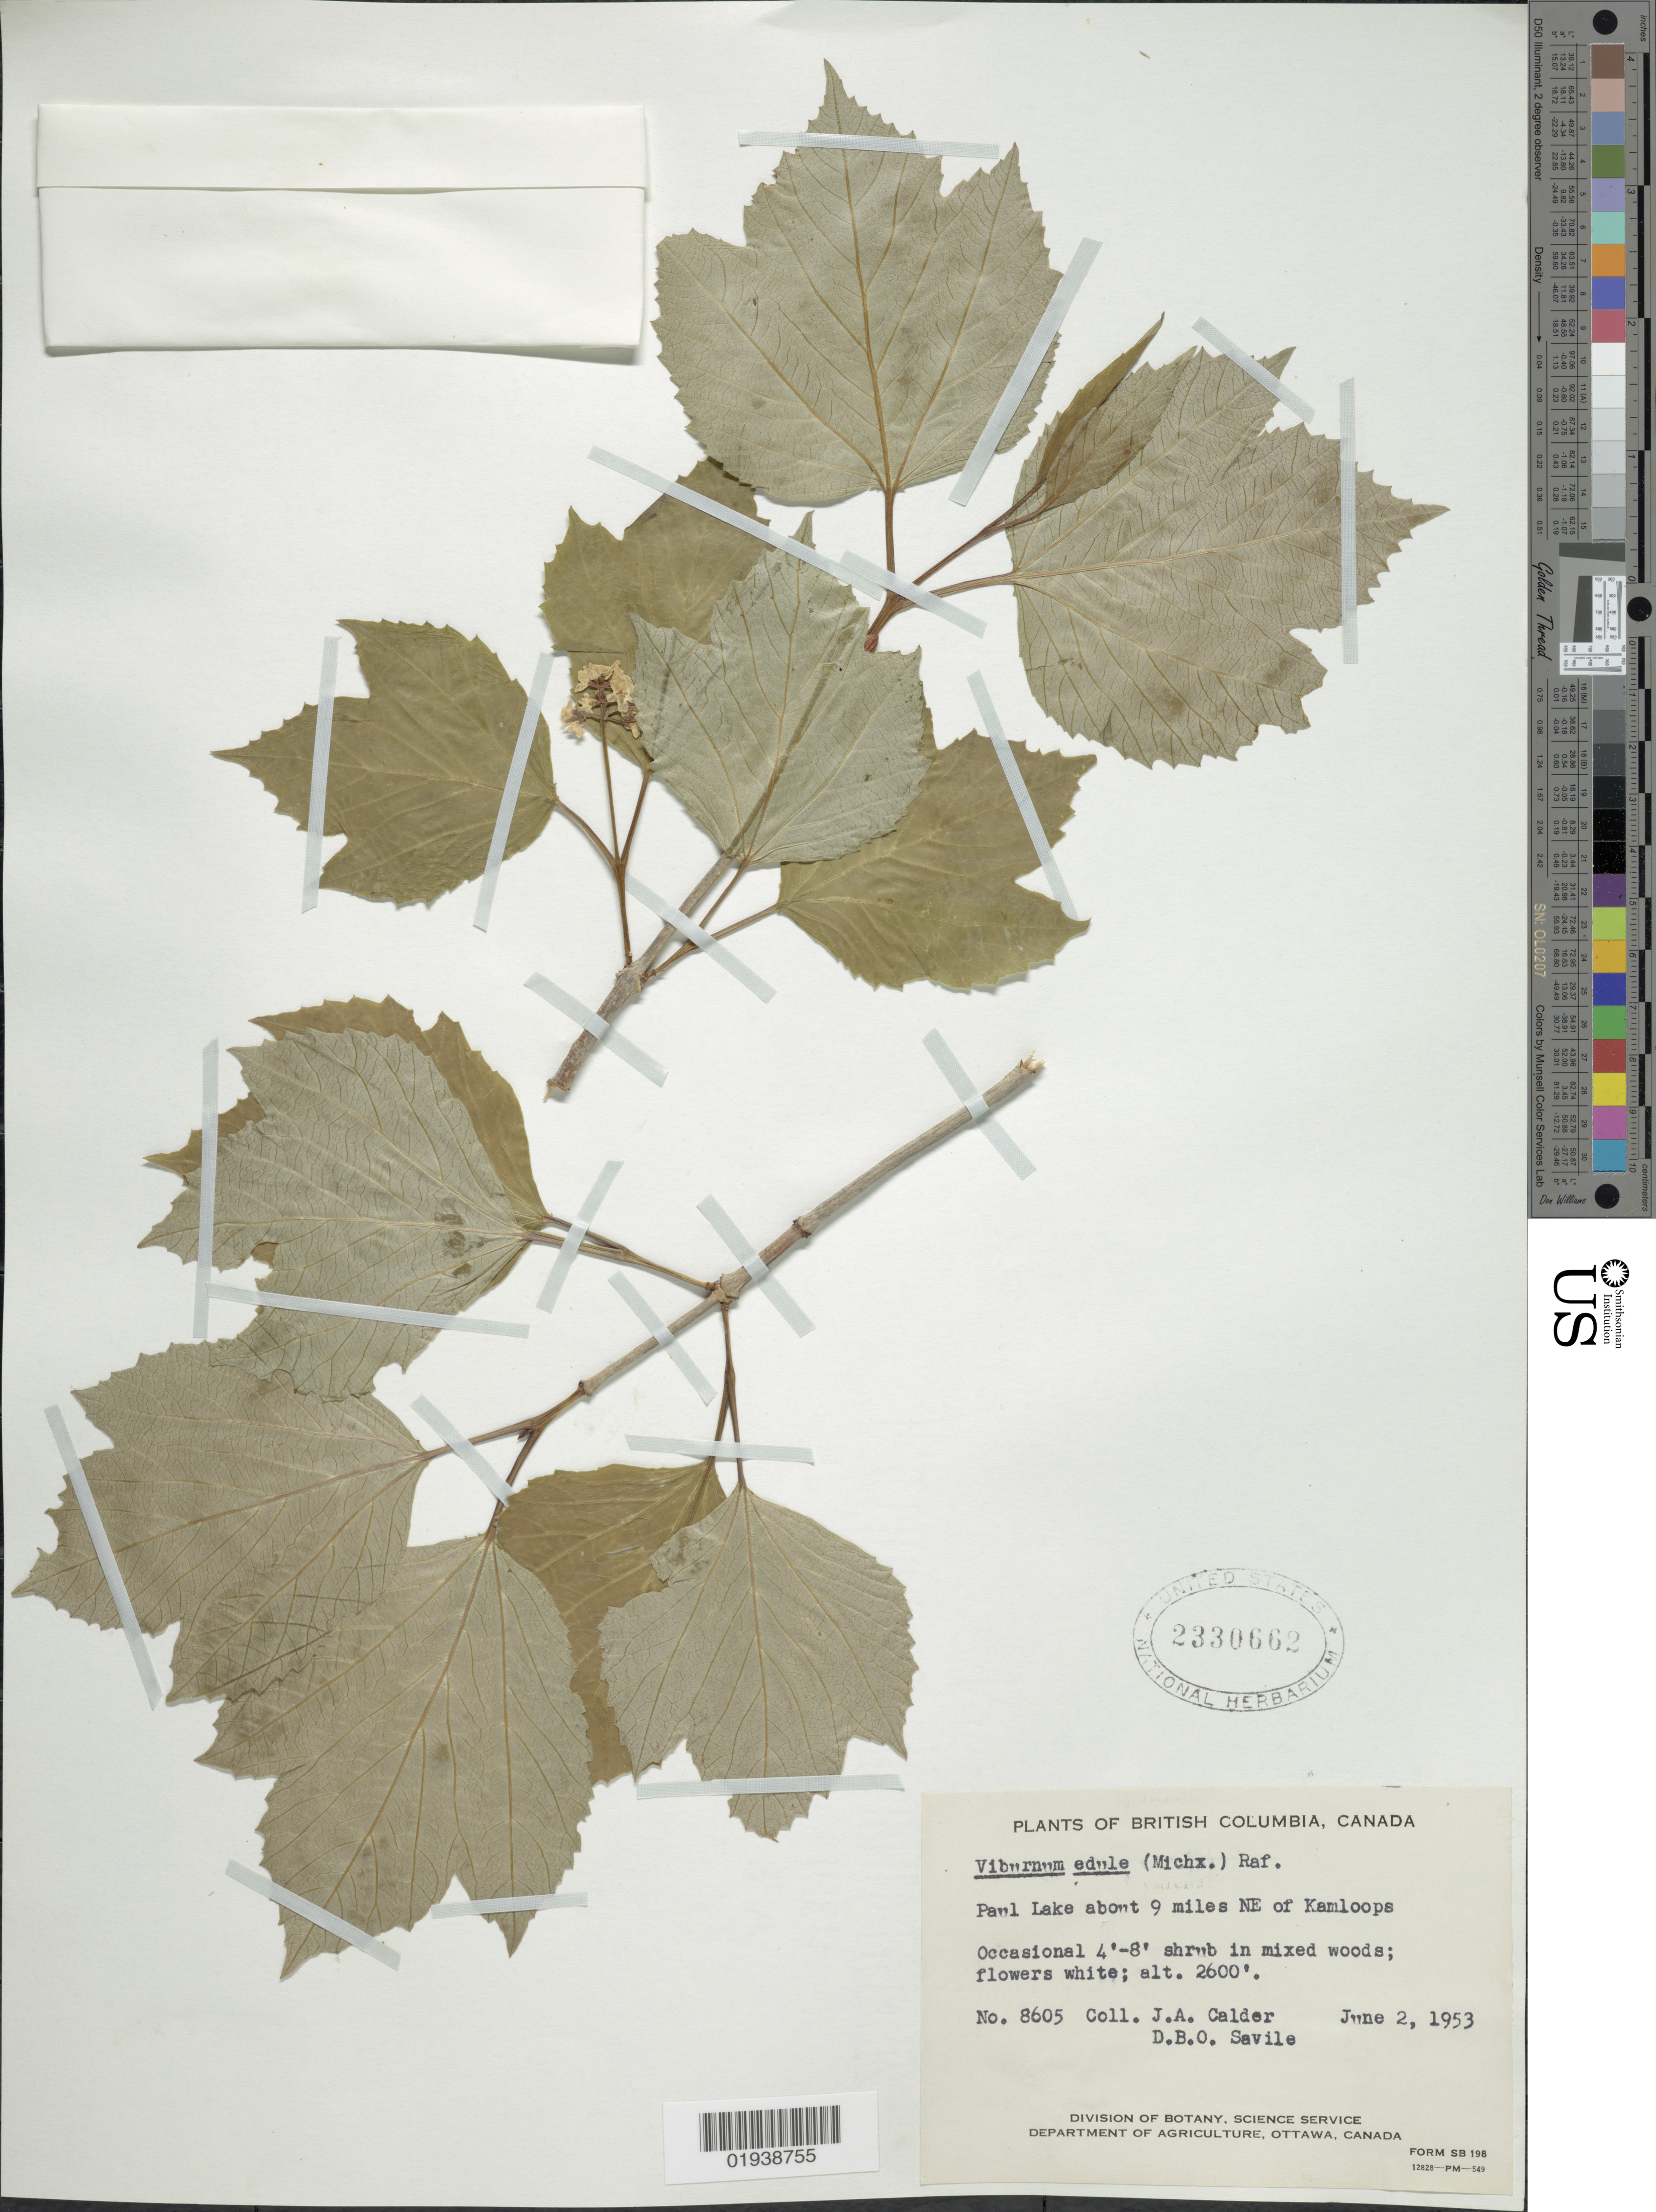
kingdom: Plantae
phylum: Tracheophyta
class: Magnoliopsida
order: Dipsacales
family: Viburnaceae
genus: Viburnum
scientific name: Viburnum edule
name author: (Michx.) Raf.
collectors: J. A. Calder & D. Savile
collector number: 8605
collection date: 1953-06-02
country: Canada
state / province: British Columbia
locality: Paul Lake about 9 miles NE of Kamloops.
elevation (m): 792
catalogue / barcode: US 2330662